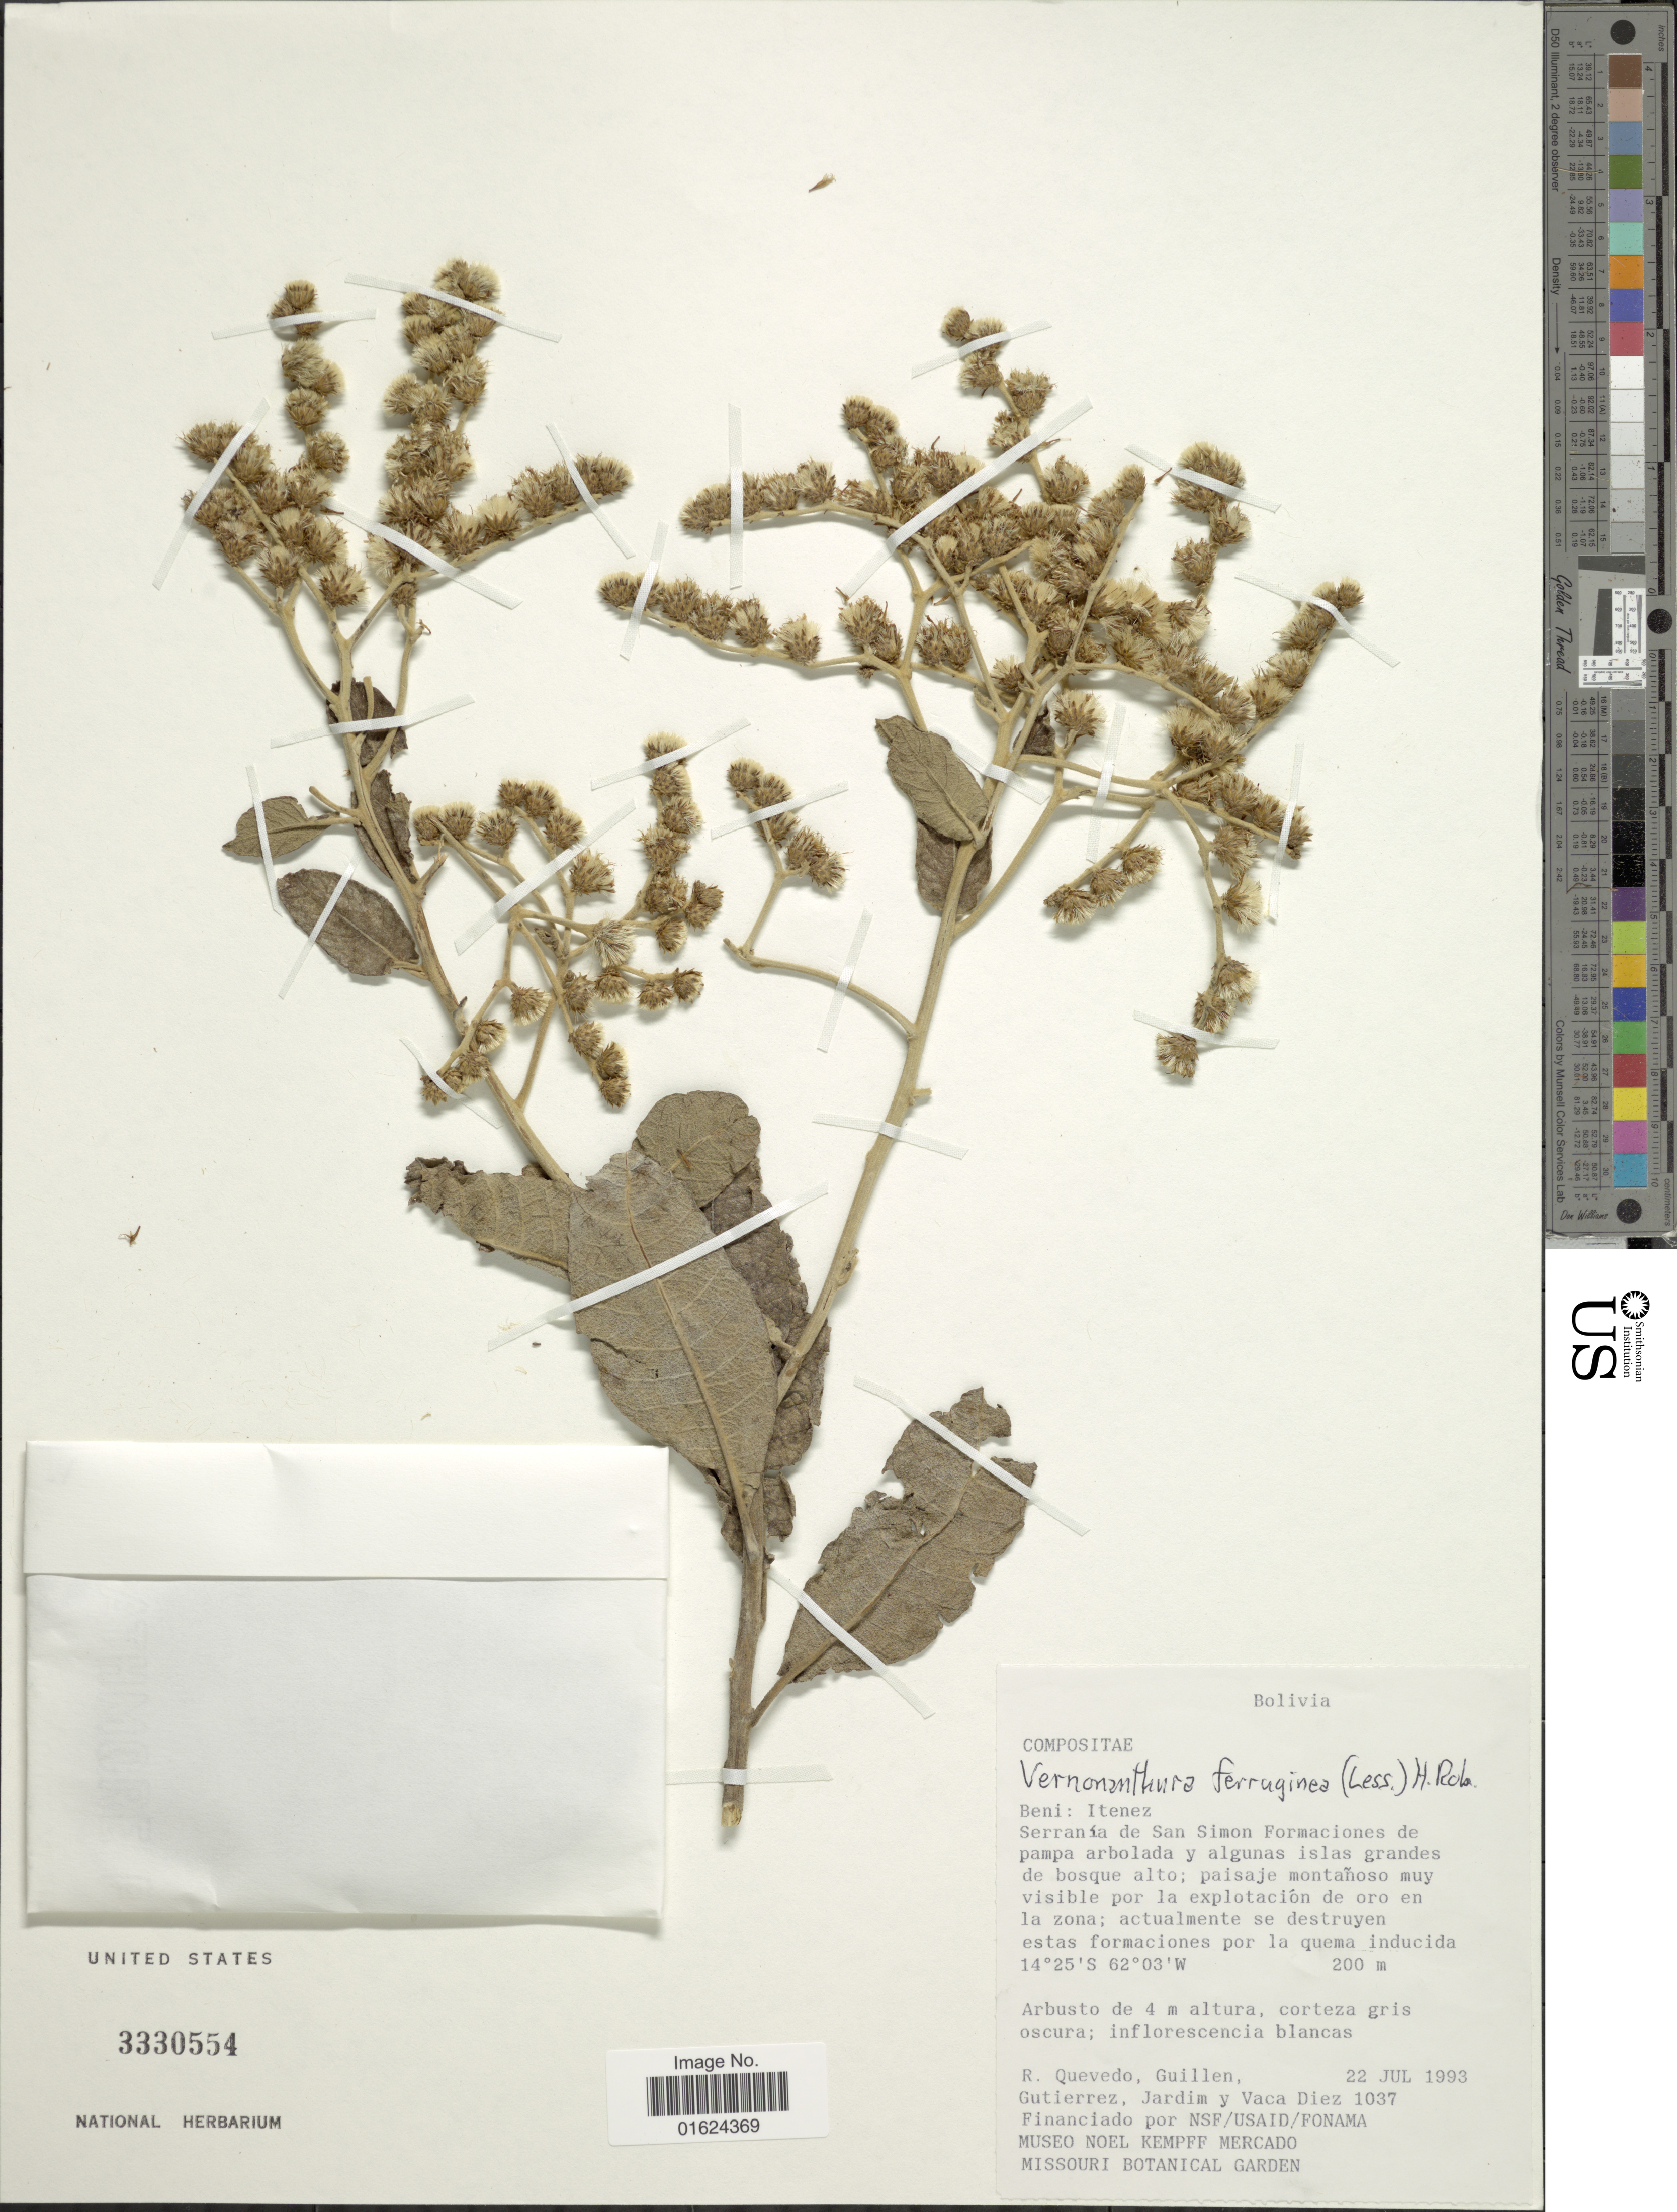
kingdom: Plantae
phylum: Tracheophyta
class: Magnoliopsida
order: Asterales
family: Asteraceae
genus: Vernonanthura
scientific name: Vernonanthura ferruginea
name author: (Less.) H. Rob.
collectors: R. Quevedo, -- Guillen, Gutiérrez, --, Jardim, -- & -. Vaca Diez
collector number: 1037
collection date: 1993-07-22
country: Bolivia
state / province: Beni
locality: Beni: Itenez, Serrania de San Simon Formaciones de pampa arbolada y algunas islas grandes de bosque alto.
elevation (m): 200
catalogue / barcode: US 3330554